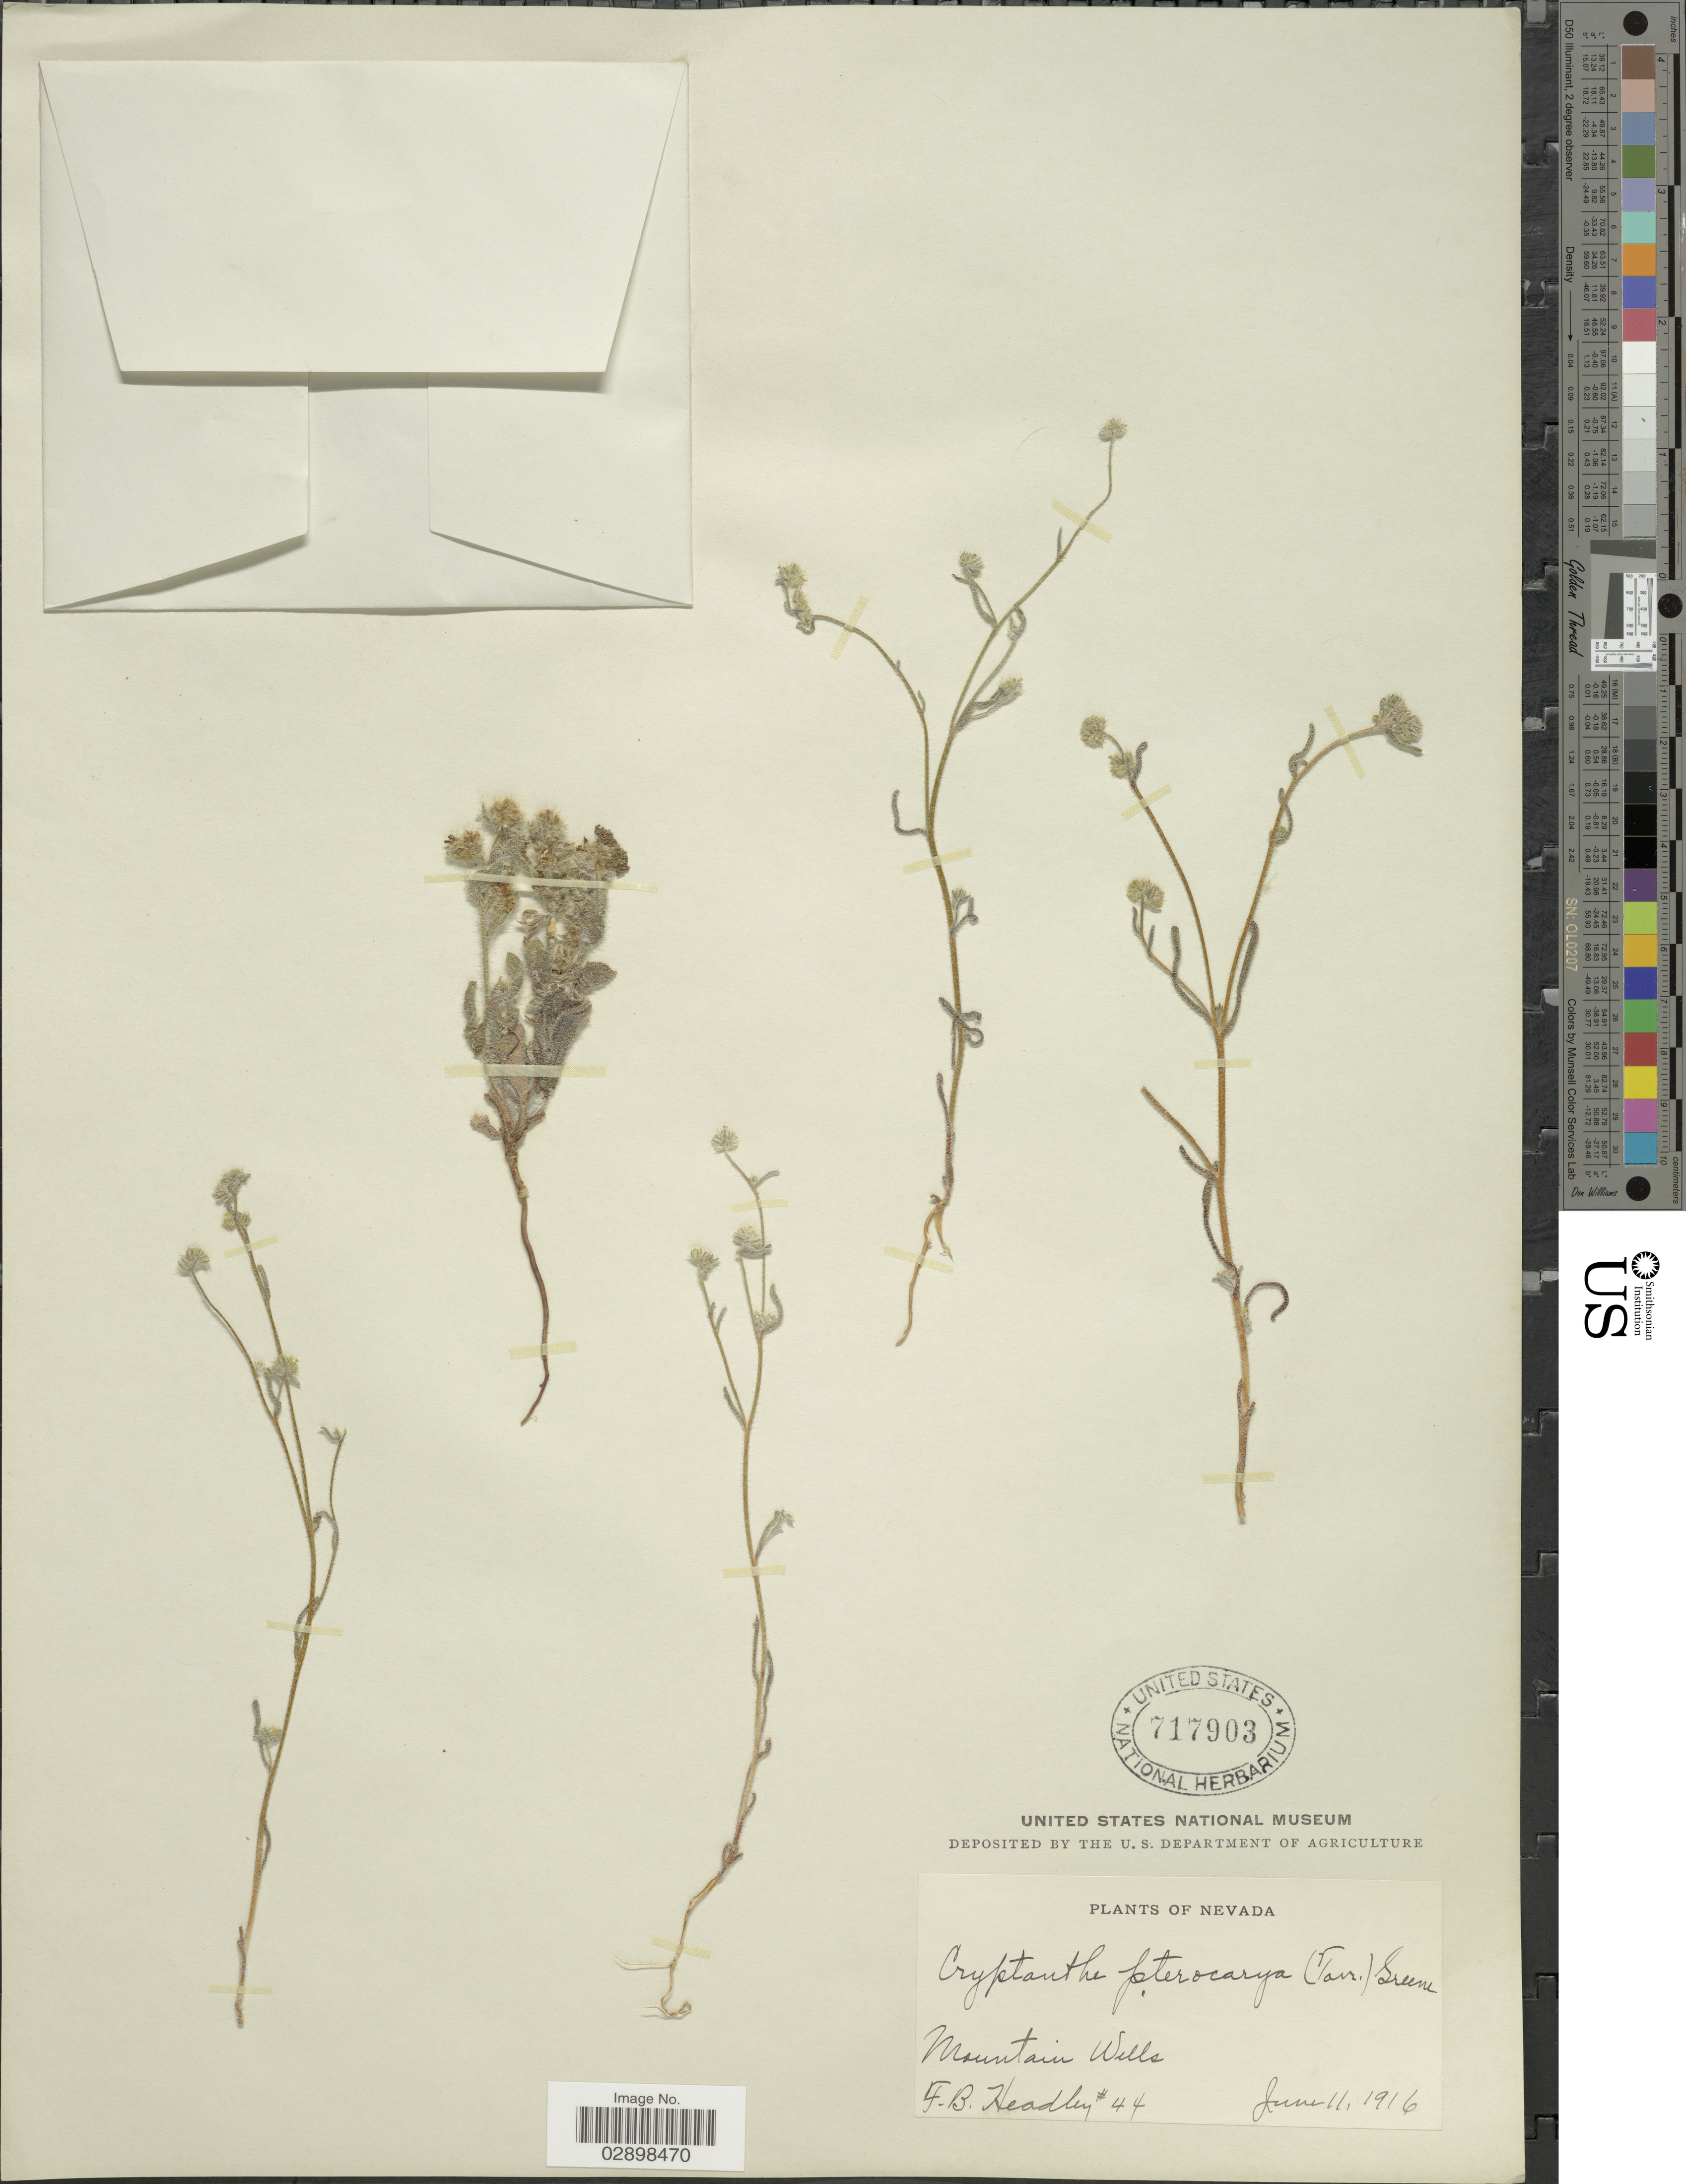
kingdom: Plantae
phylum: Tracheophyta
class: Magnoliopsida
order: Boraginales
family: Boraginaceae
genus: Cryptantha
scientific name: Cryptantha watsonii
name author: (A. Gray) Greene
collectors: F. B. Headley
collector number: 44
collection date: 1916-06-11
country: United States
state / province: Nevada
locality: Mountain Wells.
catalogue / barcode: US 717903